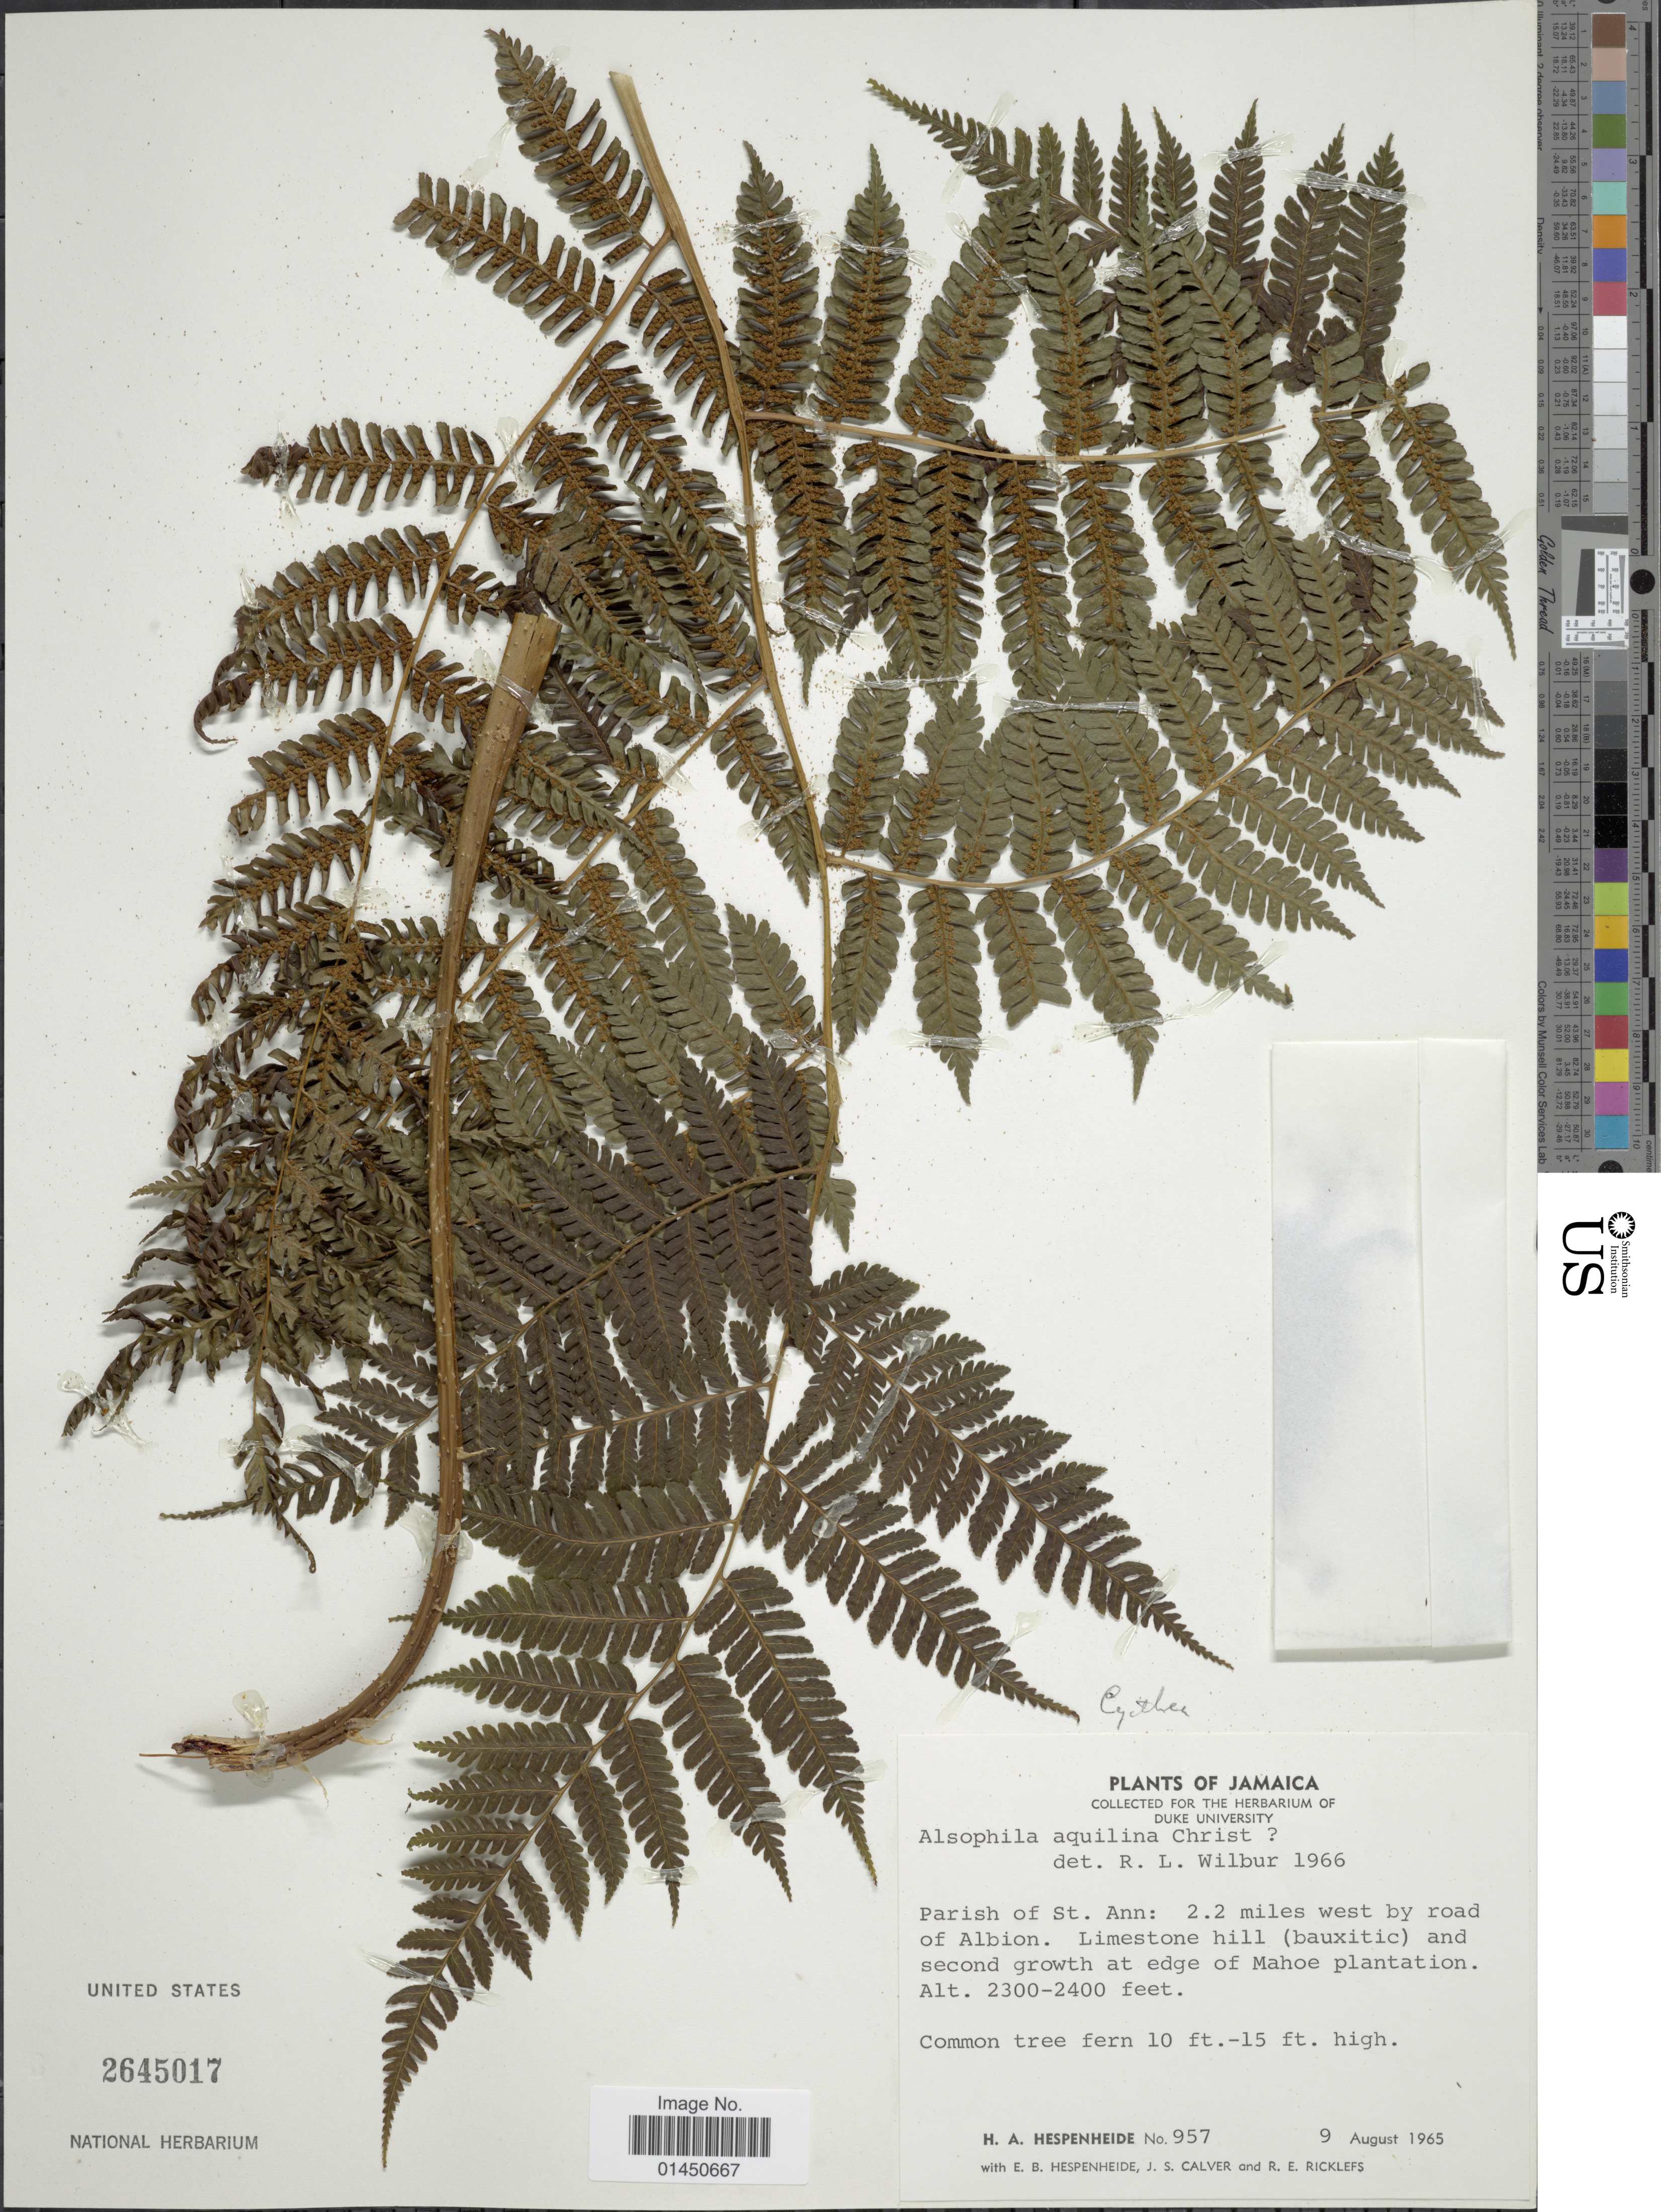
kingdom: Plantae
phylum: Tracheophyta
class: Polypodiopsida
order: Cyatheales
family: Cyatheaceae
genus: Cyathea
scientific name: Cyathea parvula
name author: (Jenman) Domin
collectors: H. A. Hespenheide, E. Hespenheide, J. Calver & R. Ricklefs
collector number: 957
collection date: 1965-08-09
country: Jamaica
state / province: Saint Ann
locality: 2.2 miles west by road of Albion, limestone hill (bauxitic) and second growth at edge of Mahoe plantation.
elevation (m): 701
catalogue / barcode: US 2645017